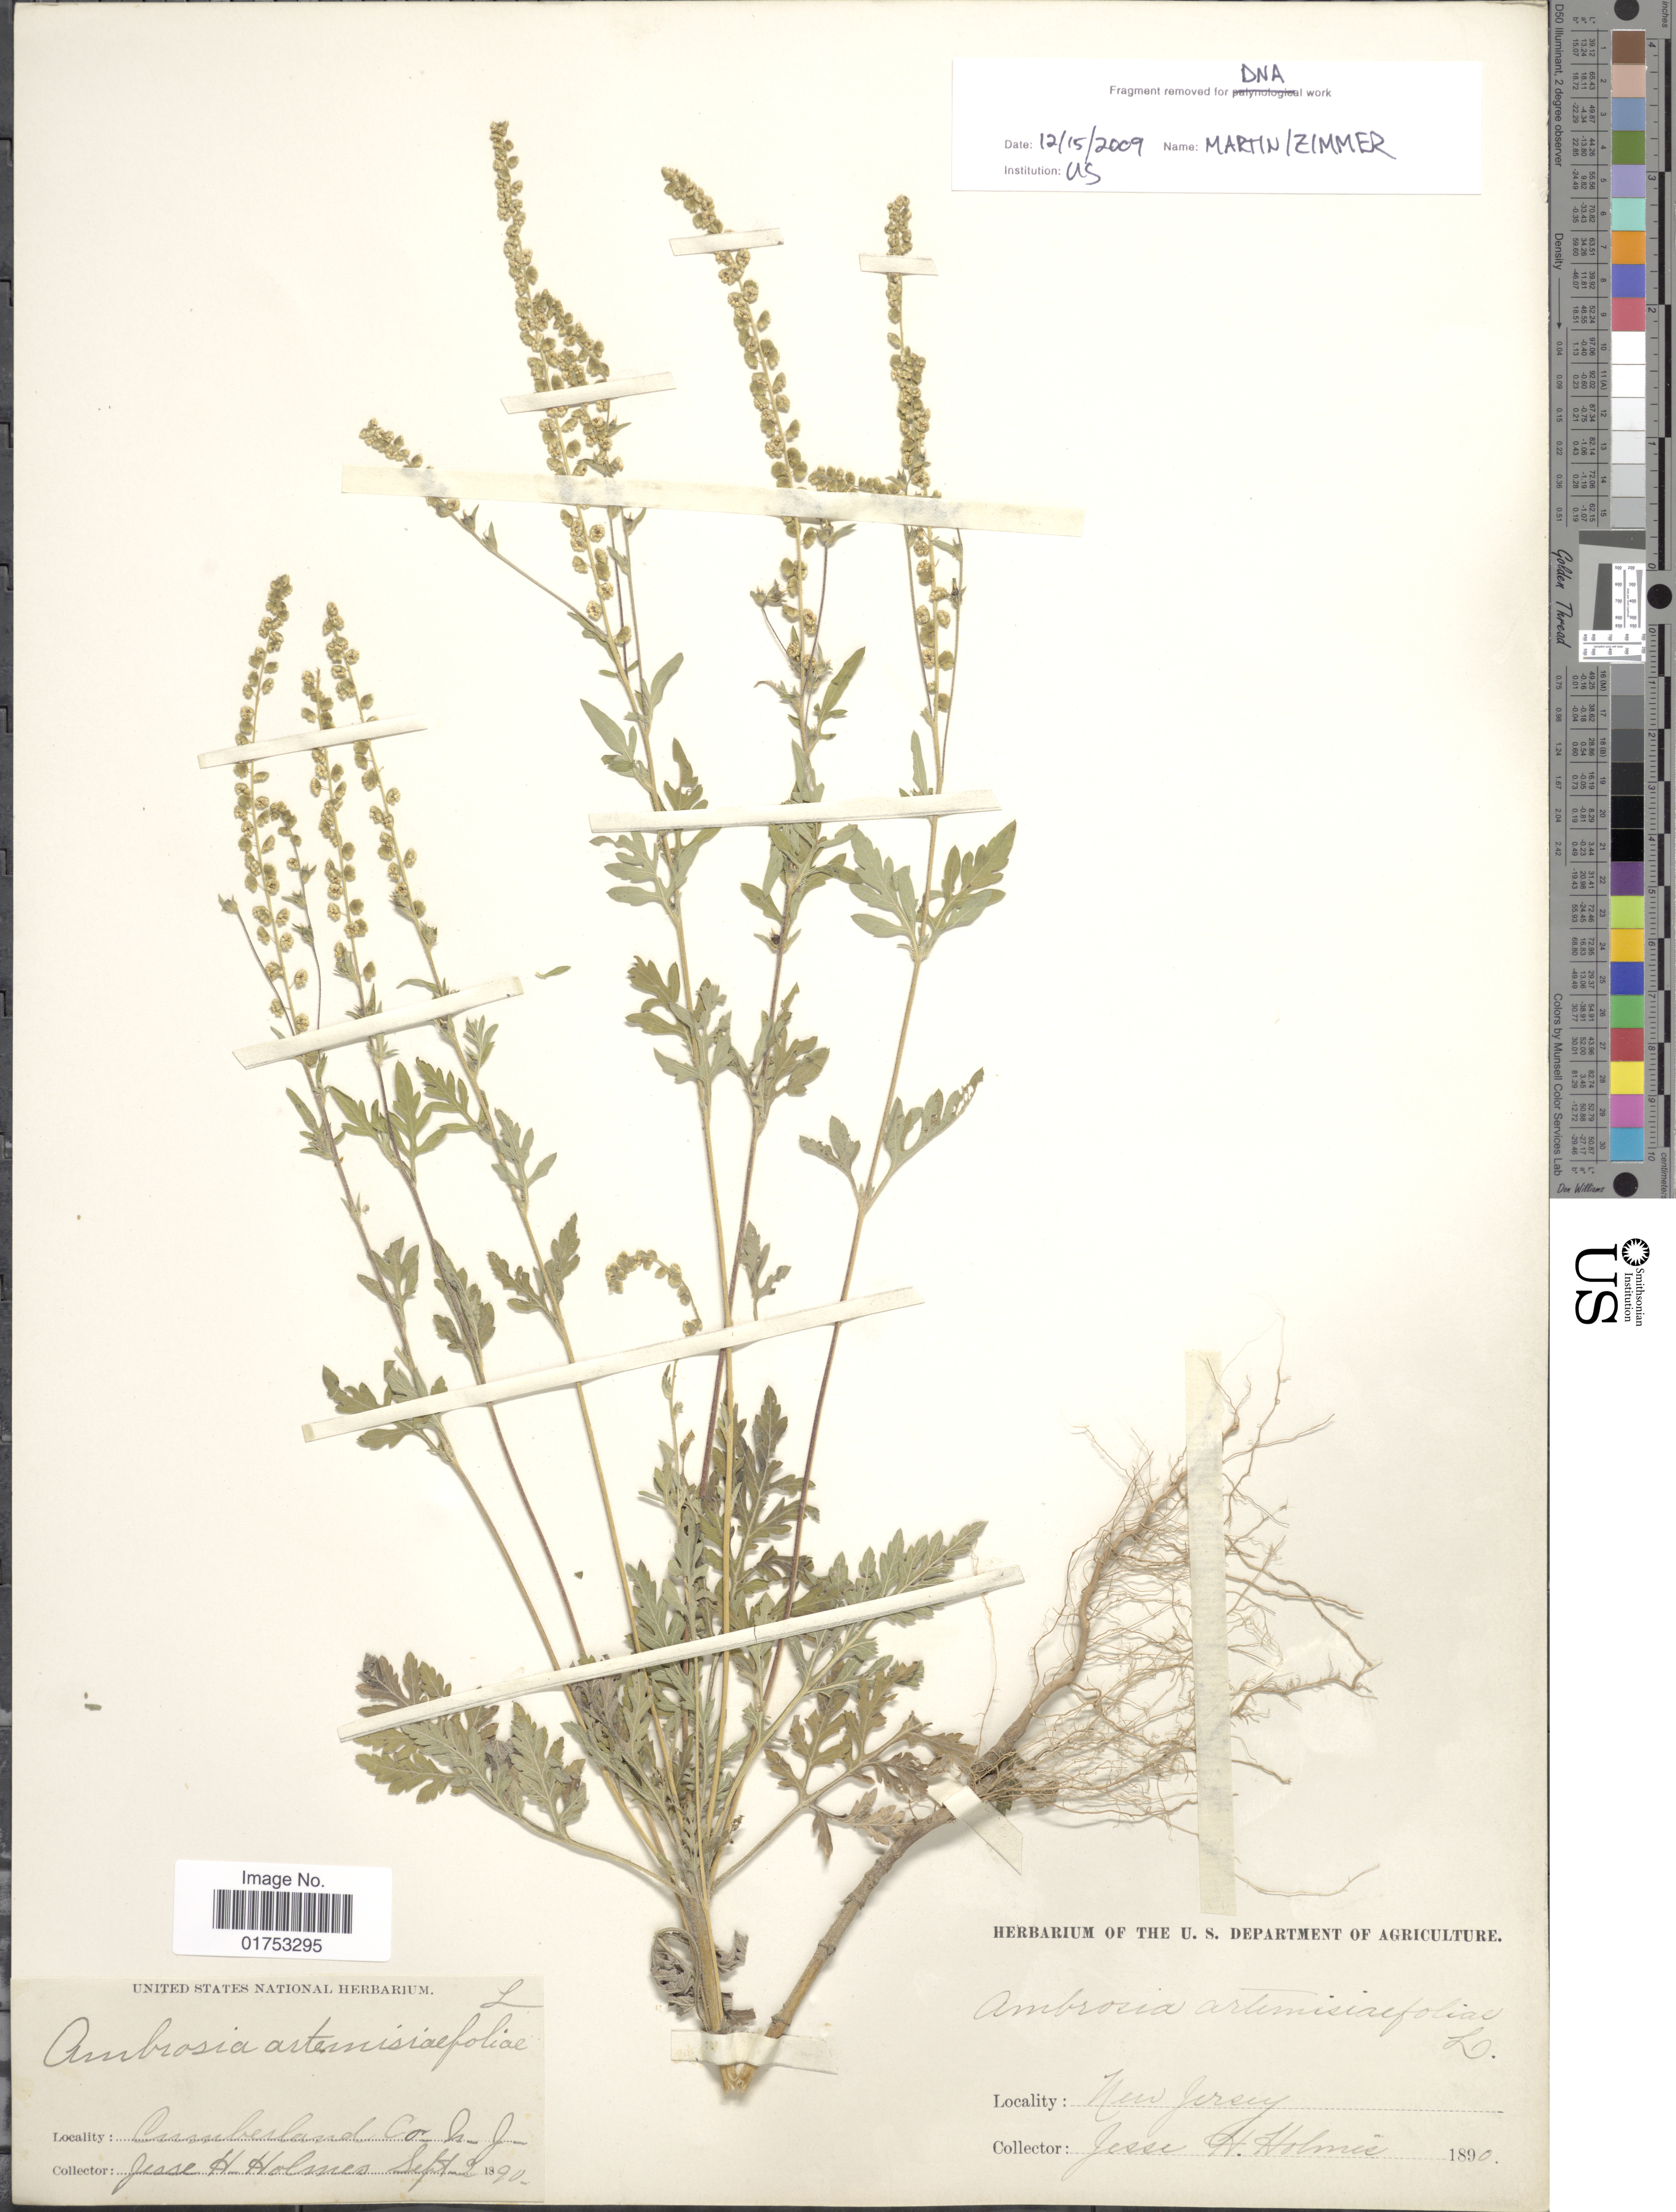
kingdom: Plantae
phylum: Tracheophyta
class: Magnoliopsida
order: Asterales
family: Asteraceae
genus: Ambrosia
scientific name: Ambrosia artemisiifolia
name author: L.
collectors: J. Holmes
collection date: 1890-09-02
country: United States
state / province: New Jersey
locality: Cumberland Co., N. J.